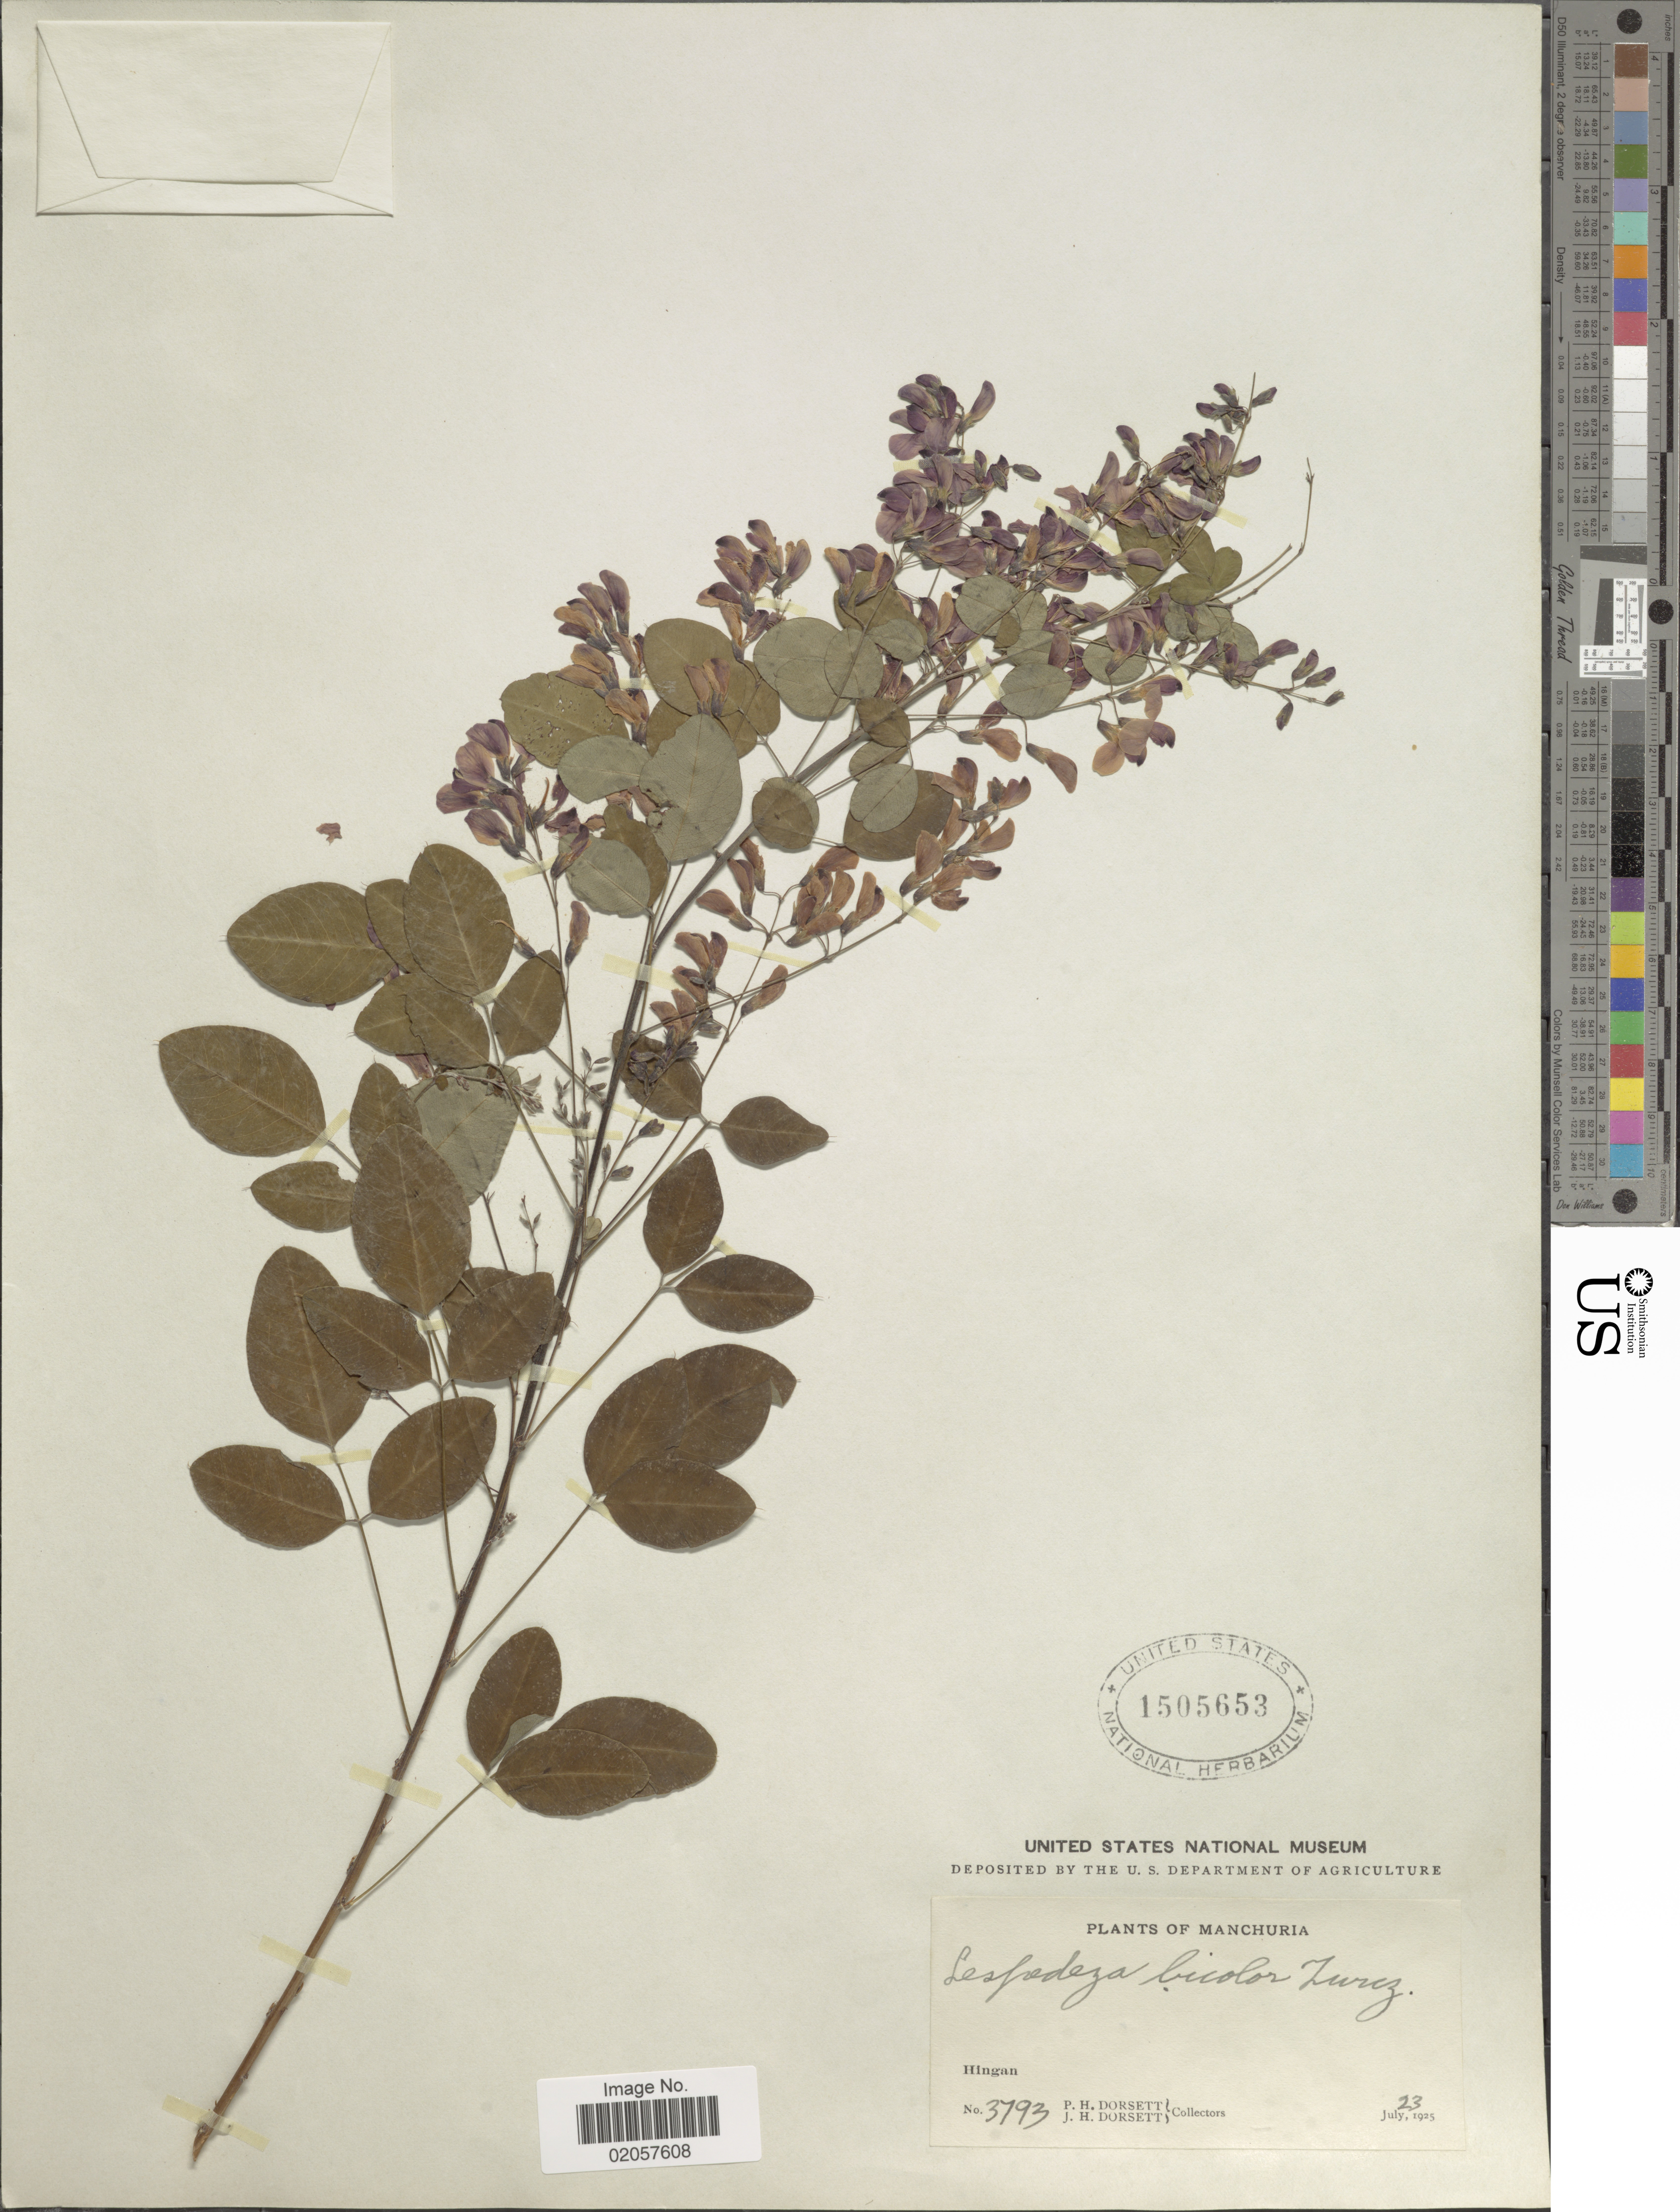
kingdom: Plantae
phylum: Tracheophyta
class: Magnoliopsida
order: Fabales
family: Fabaceae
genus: Lespedeza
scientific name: Lespedeza bicolor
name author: Turcz.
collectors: P. H. Dorsett & J. Dorsett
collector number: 3793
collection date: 1925-07-23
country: China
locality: Manchuria, Hingan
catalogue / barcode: US 1505653